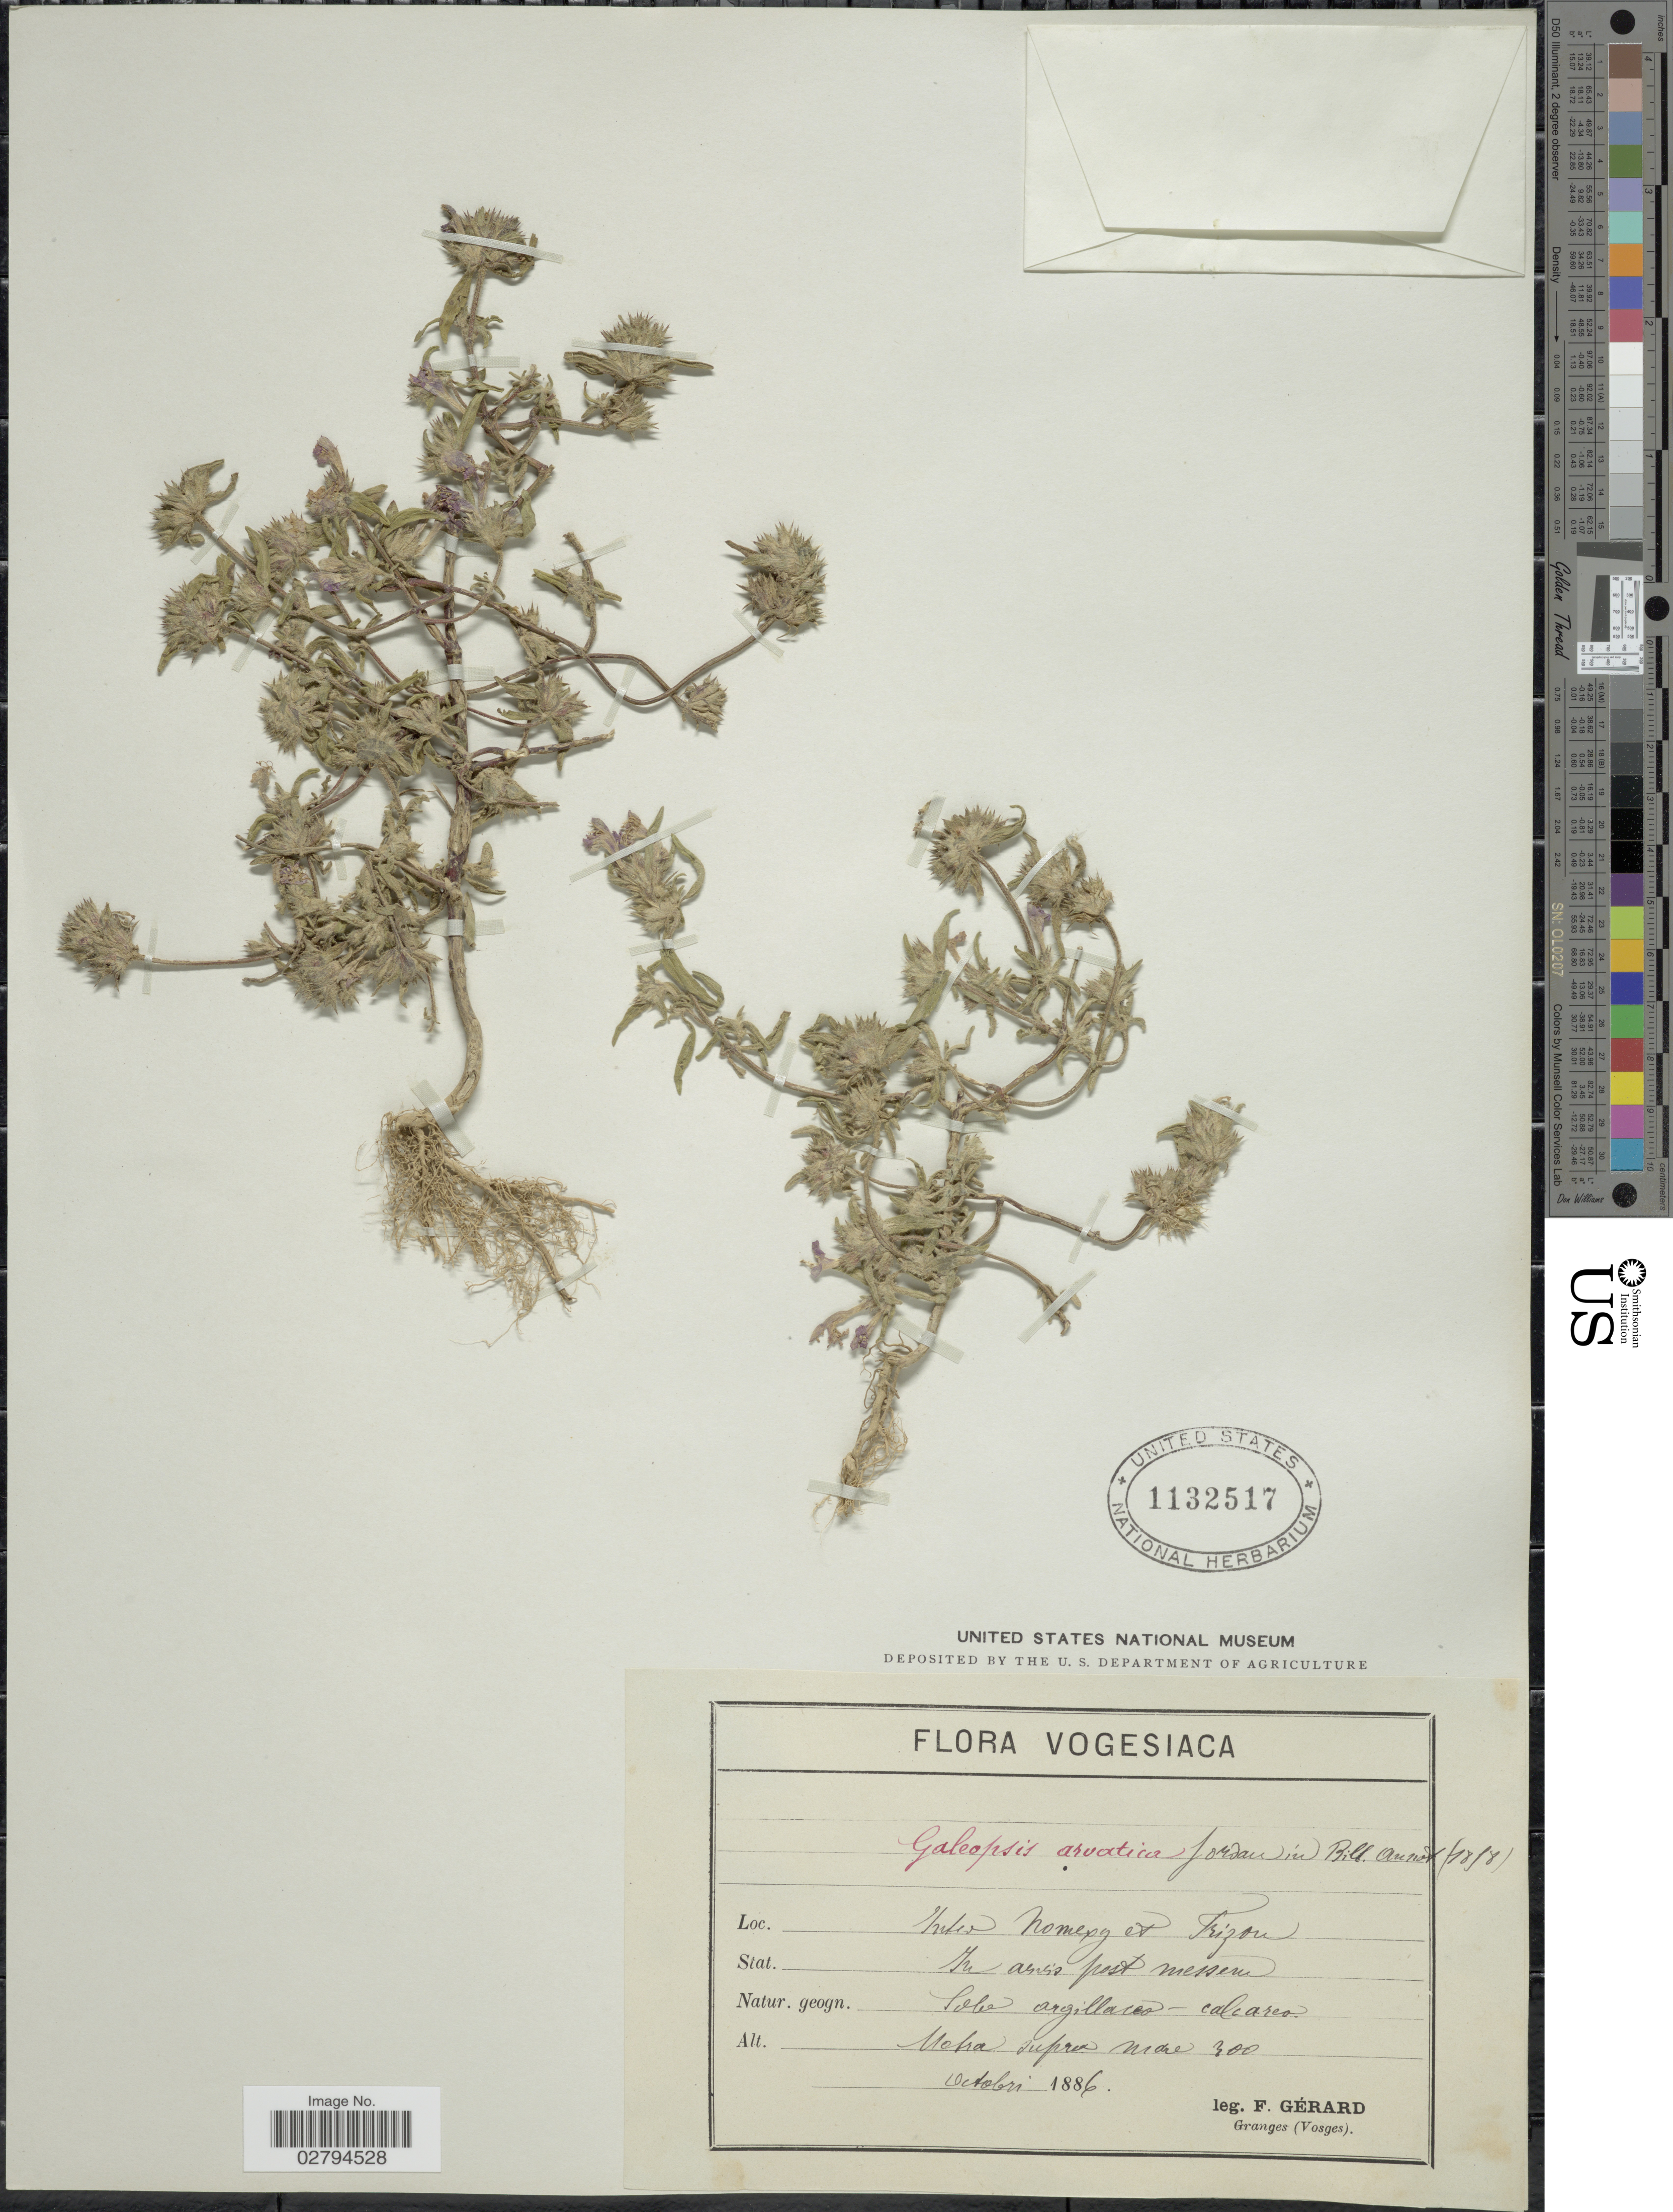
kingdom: Plantae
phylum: Tracheophyta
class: Magnoliopsida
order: Lamiales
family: Lamiaceae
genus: Galeopsis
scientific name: Galeopsis arvatica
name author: Jord.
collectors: F. Gérard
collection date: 1886-10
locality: Vogesiaca. Inter Nomeng et Trizou [interpreted].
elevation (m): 300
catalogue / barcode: US 1132517